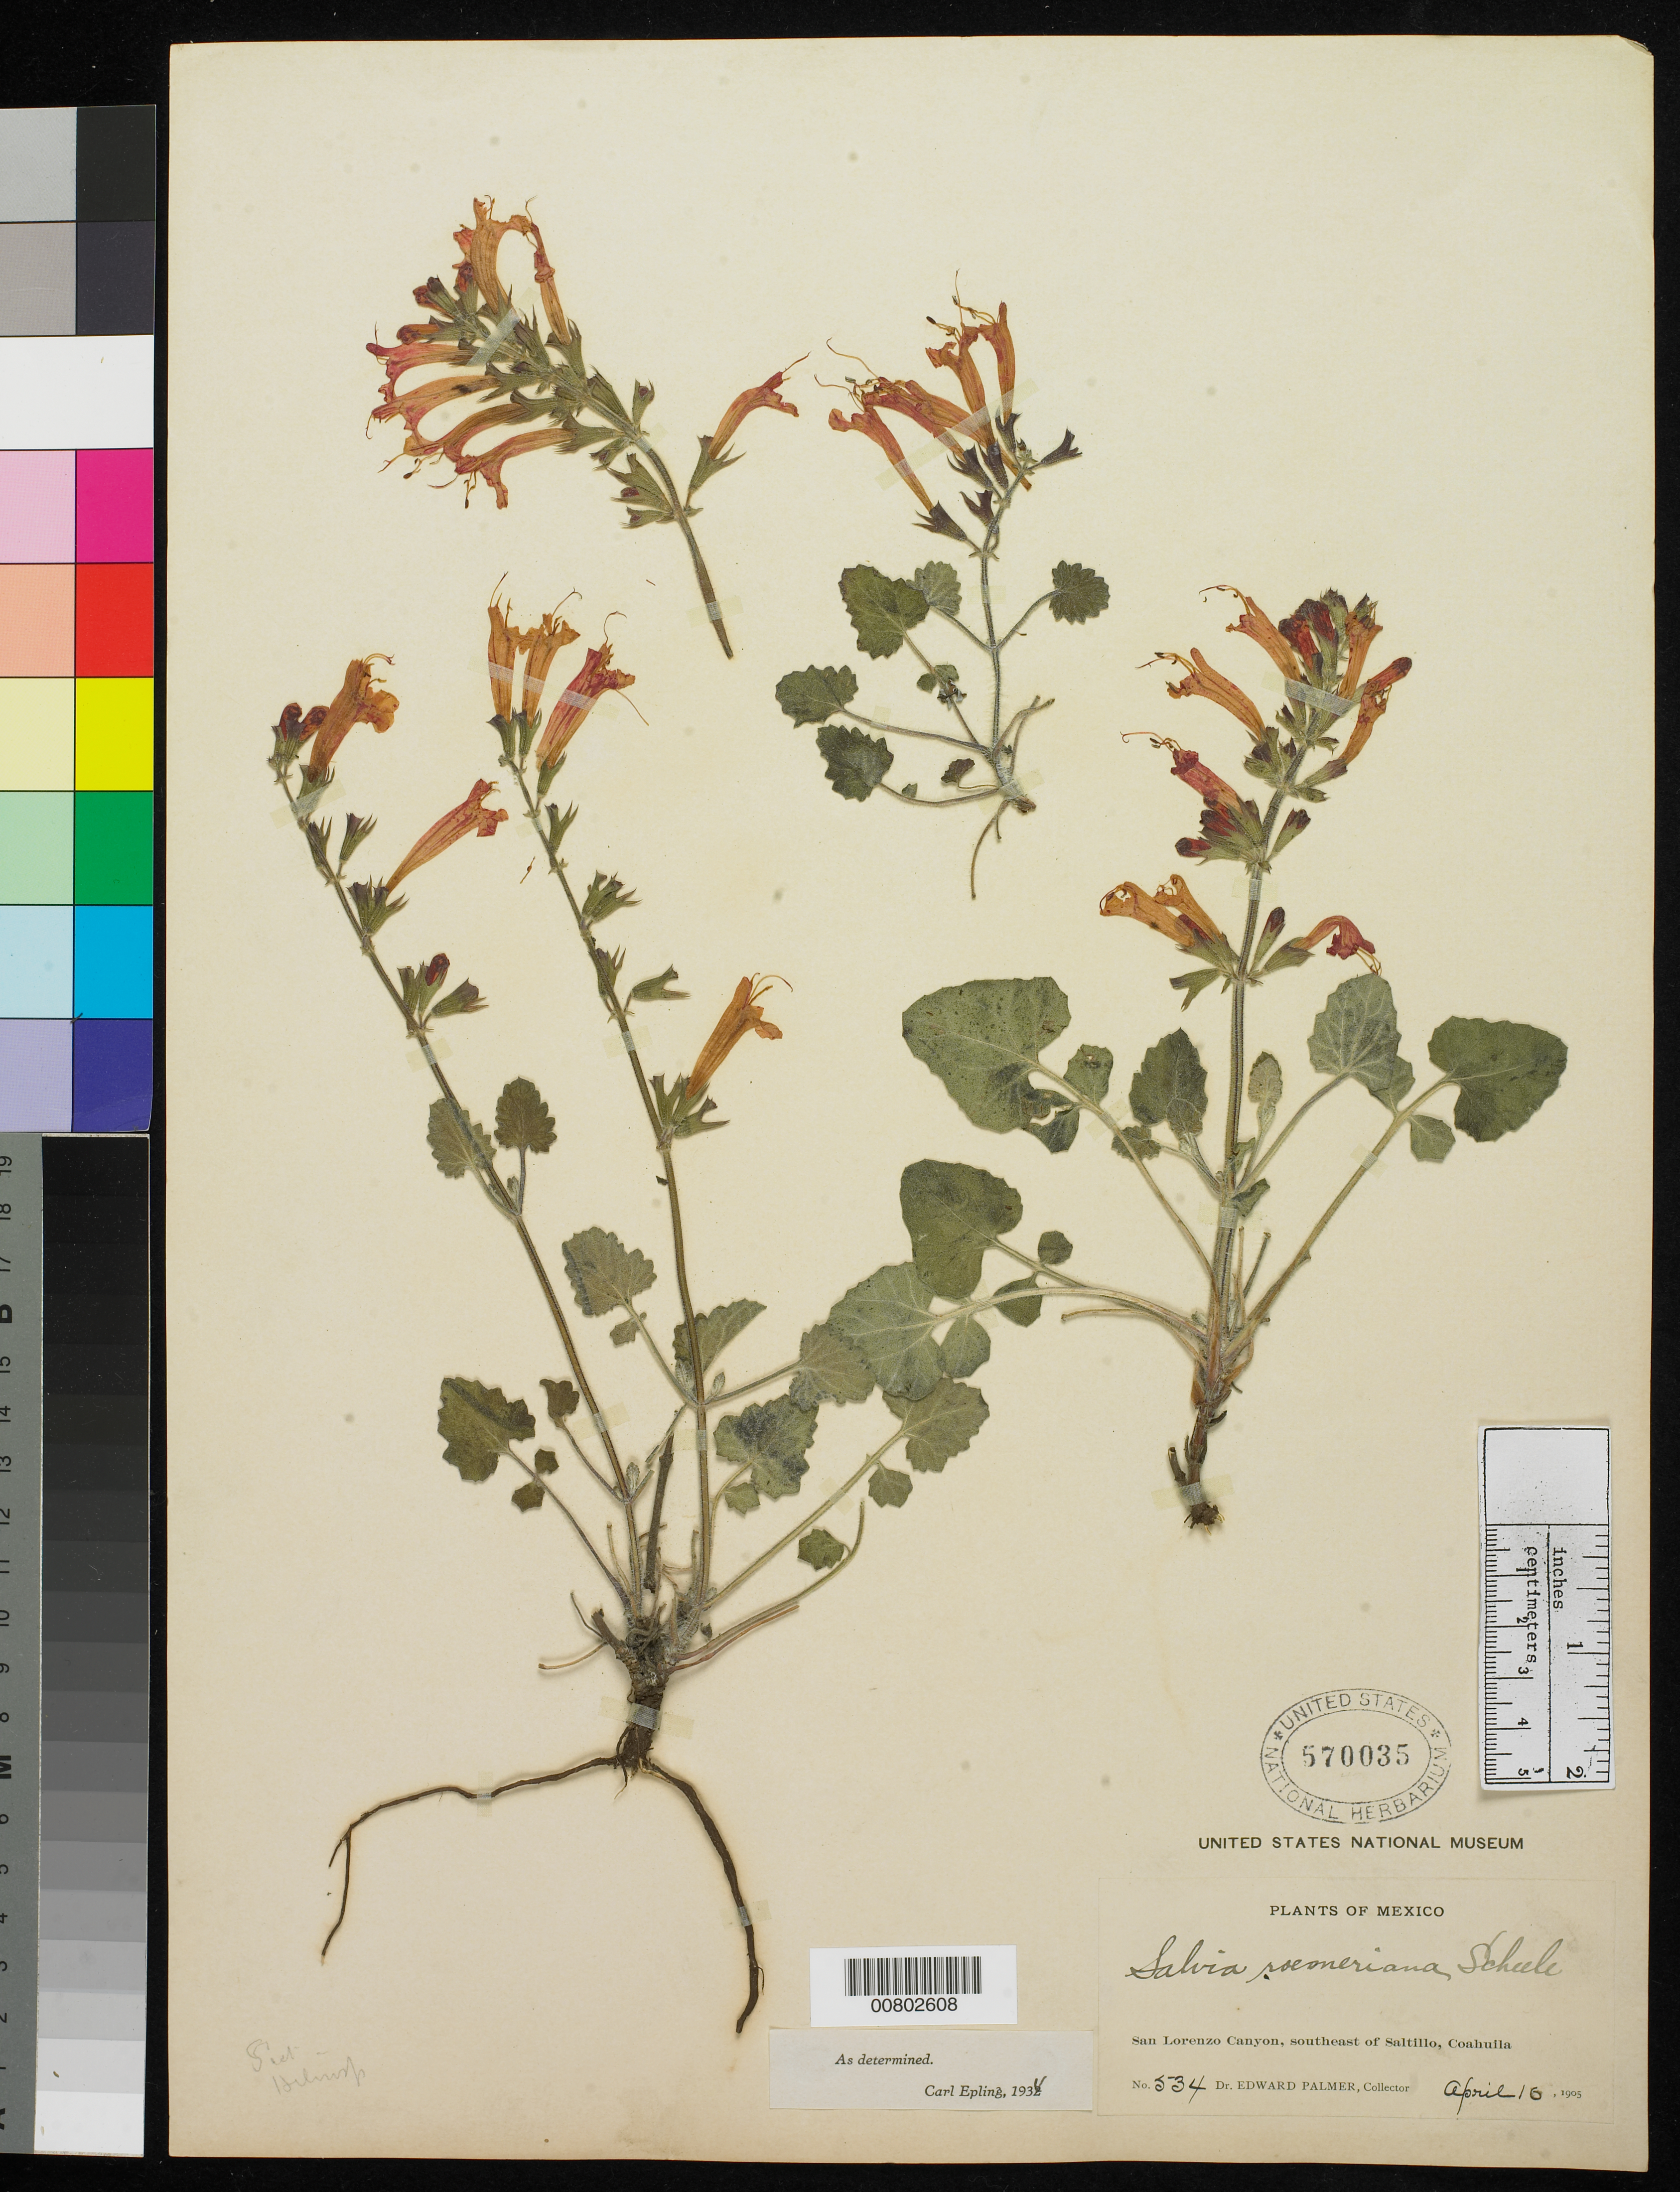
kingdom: Plantae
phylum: Tracheophyta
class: Magnoliopsida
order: Lamiales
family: Lamiaceae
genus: Salvia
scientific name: Salvia roemeriana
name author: Scheele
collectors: E. Palmer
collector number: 534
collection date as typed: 16 Apr 1905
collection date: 1905-04-16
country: Mexico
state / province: Coahuila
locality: San Lorenzo Canyon, southeast of Saltillo, Coahuila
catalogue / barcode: US 570035